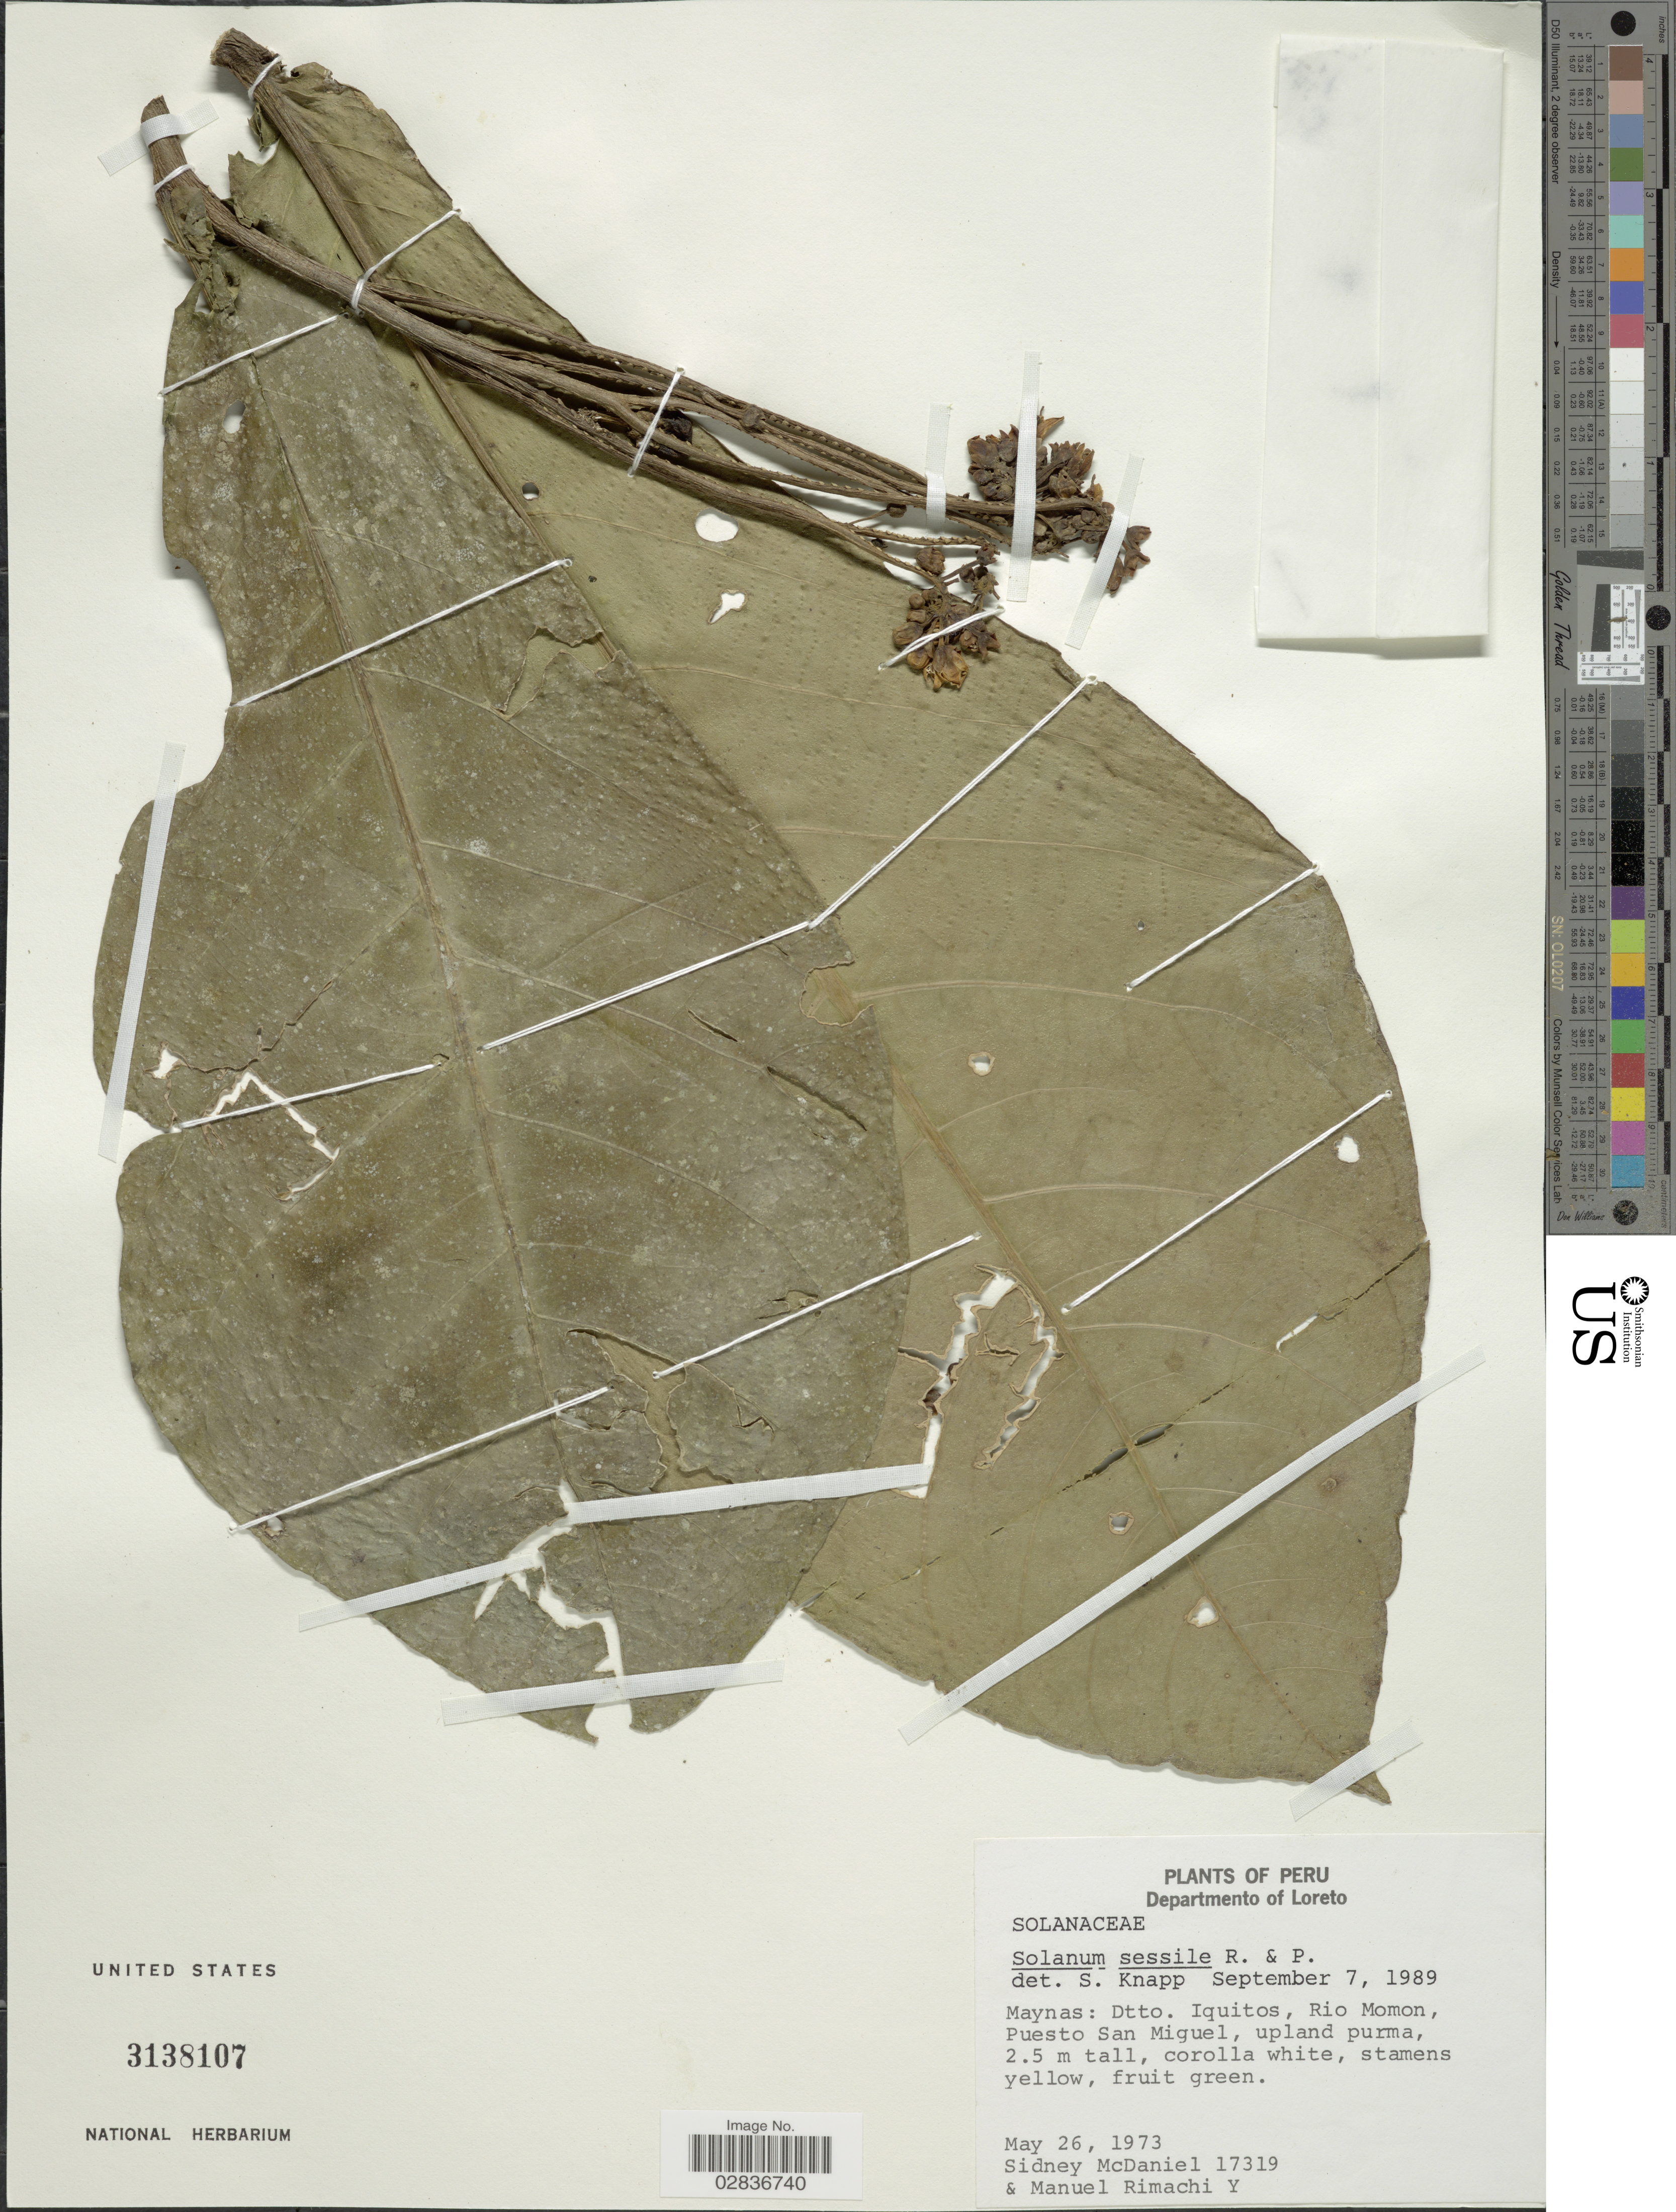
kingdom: Plantae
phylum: Tracheophyta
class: Magnoliopsida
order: Solanales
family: Solanaceae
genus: Solanum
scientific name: Solanum sessile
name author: Ruiz & Pav.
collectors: S. McDaniel & M. Rimachi Y.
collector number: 17319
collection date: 1973-05-26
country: Peru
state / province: Loreto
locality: Departamento of Loreto. Maynas: Dtto. Iquitos, Rio Momon, Puesto San Miguel, upland purma.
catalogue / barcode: US 3138107